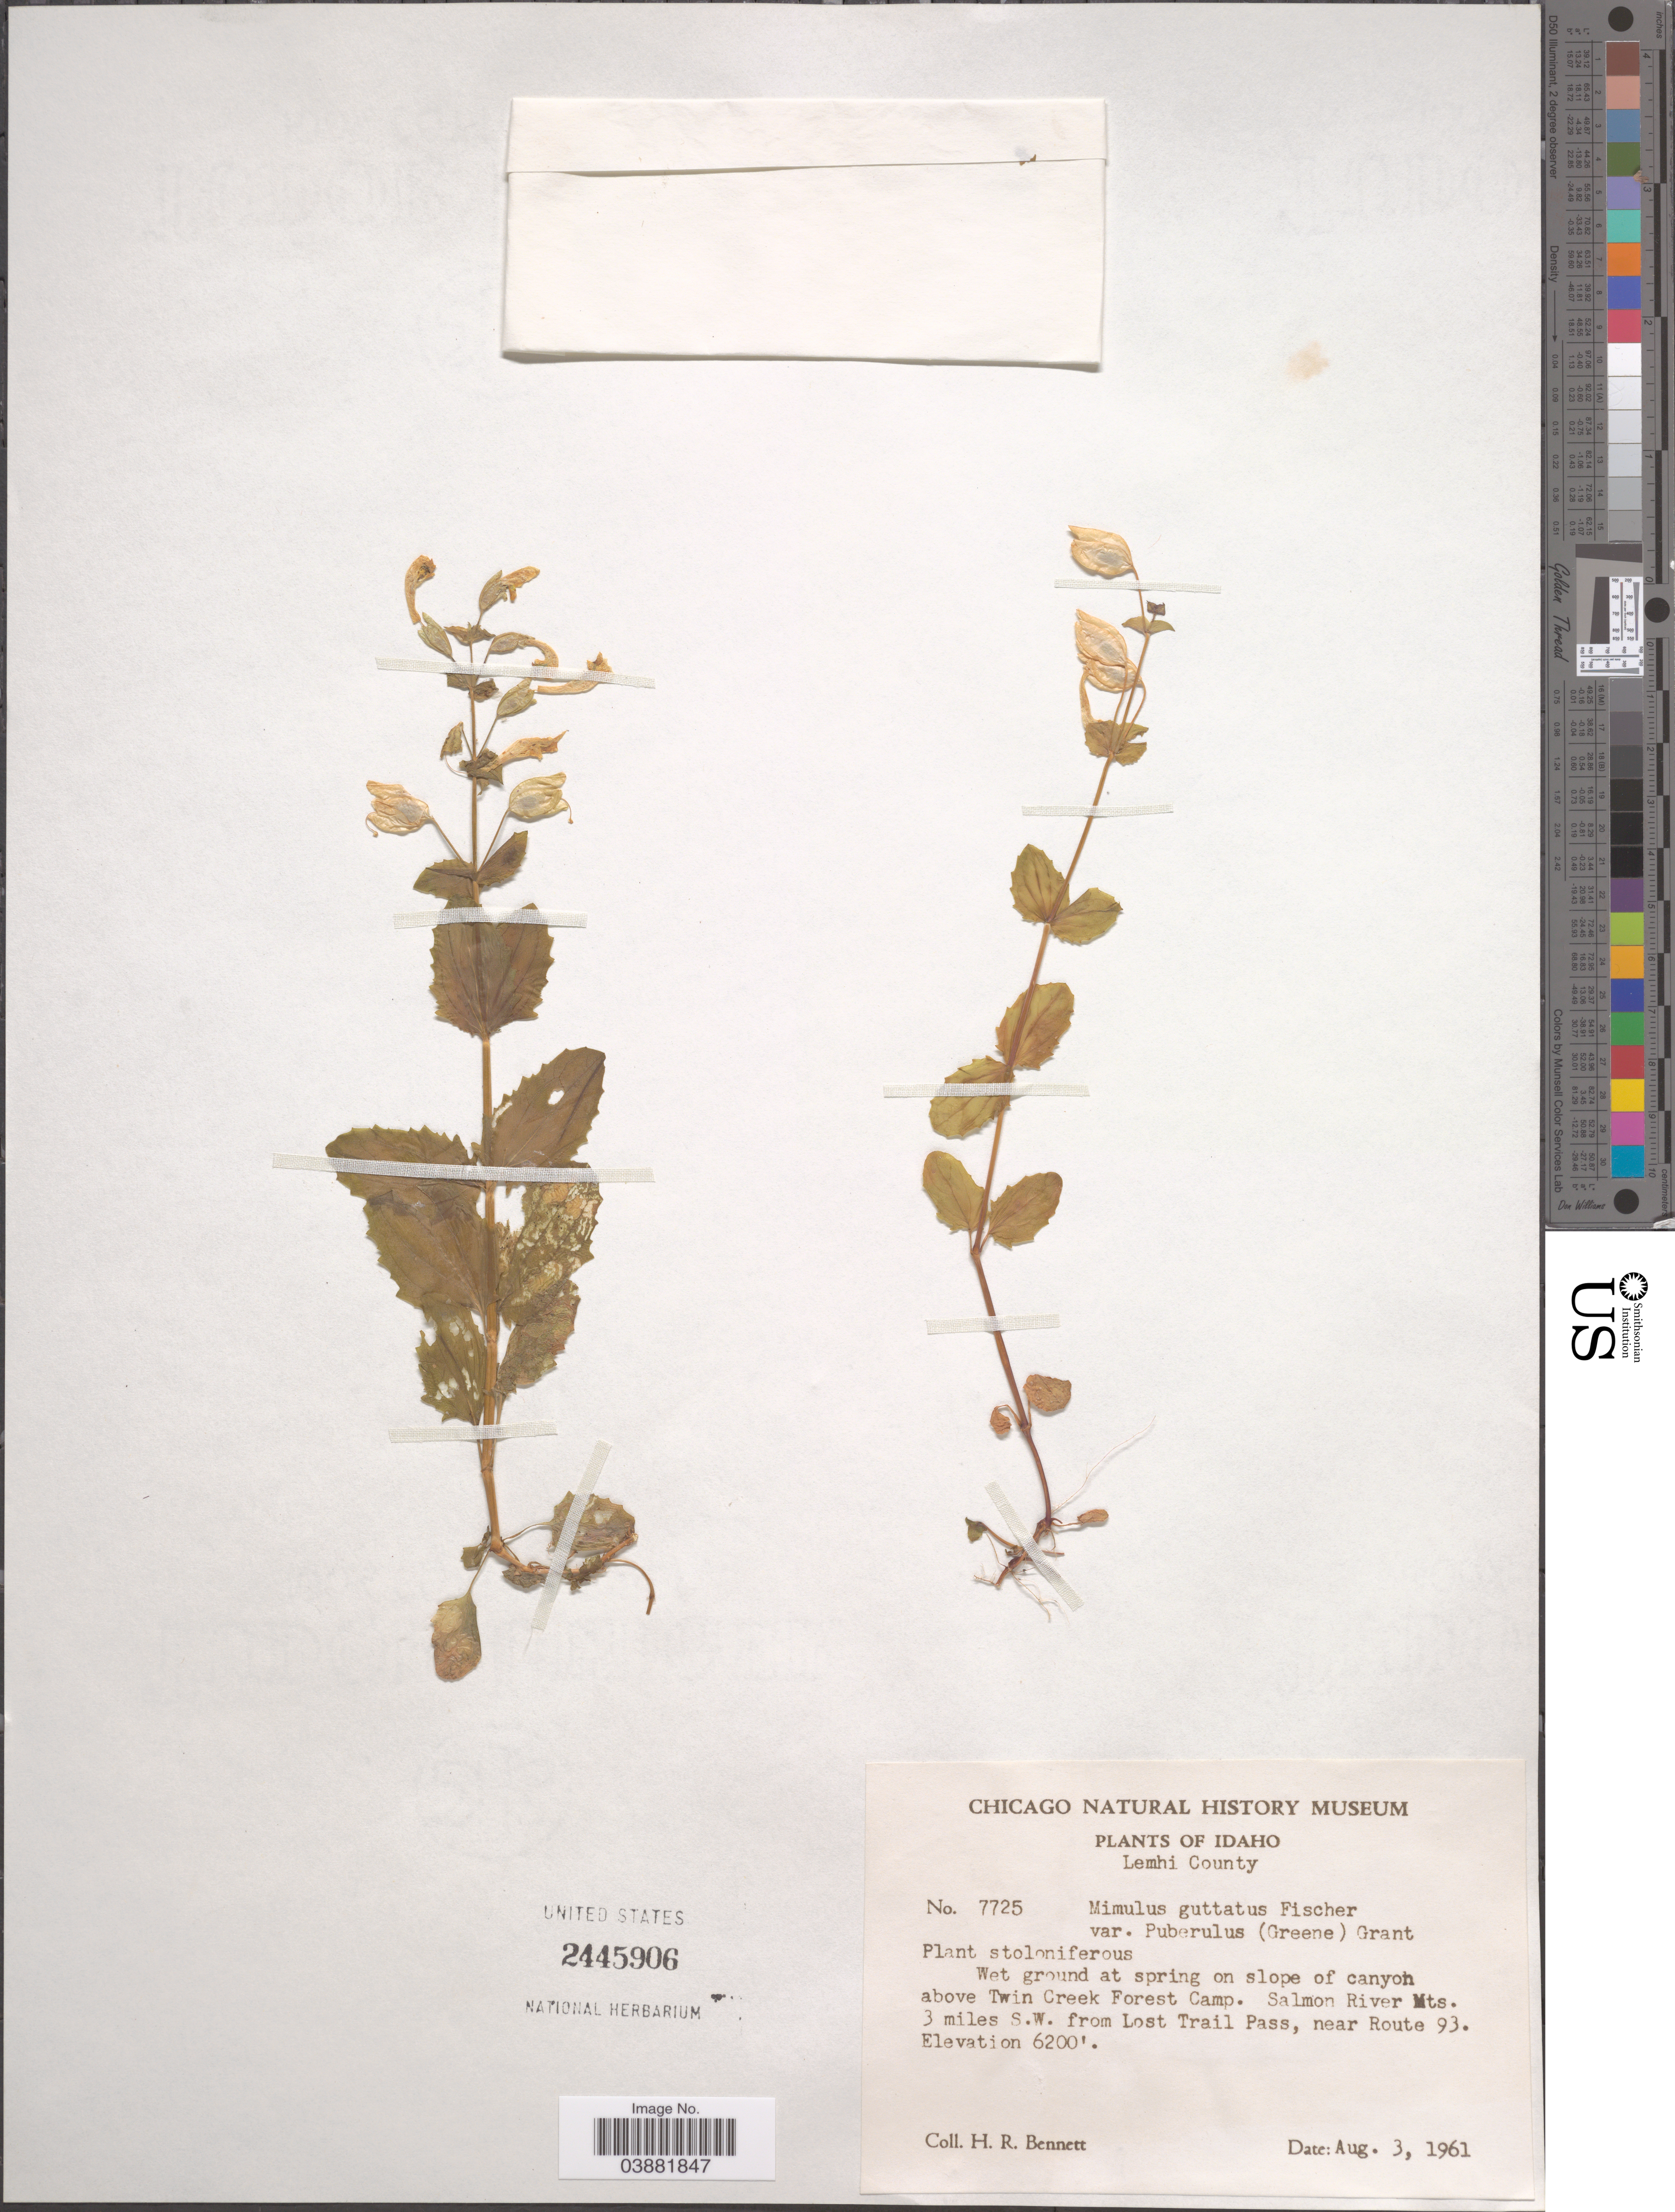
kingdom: Plantae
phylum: Tracheophyta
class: Magnoliopsida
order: Lamiales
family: Phrymaceae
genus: Mimulus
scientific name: Mimulus guttatus var. puberulus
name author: (Greene) A.L. Grant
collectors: H. R. Bennett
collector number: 7725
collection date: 1961-08-03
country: United States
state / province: Idaho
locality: Lemhi County. Wet ground at spring on slopes of canyon above Twin Creek Forest Camp. Salmon River Mts. 3 miles S.W. from Lost Trail Pass, near Route 93.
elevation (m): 1890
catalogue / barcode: US 2445906